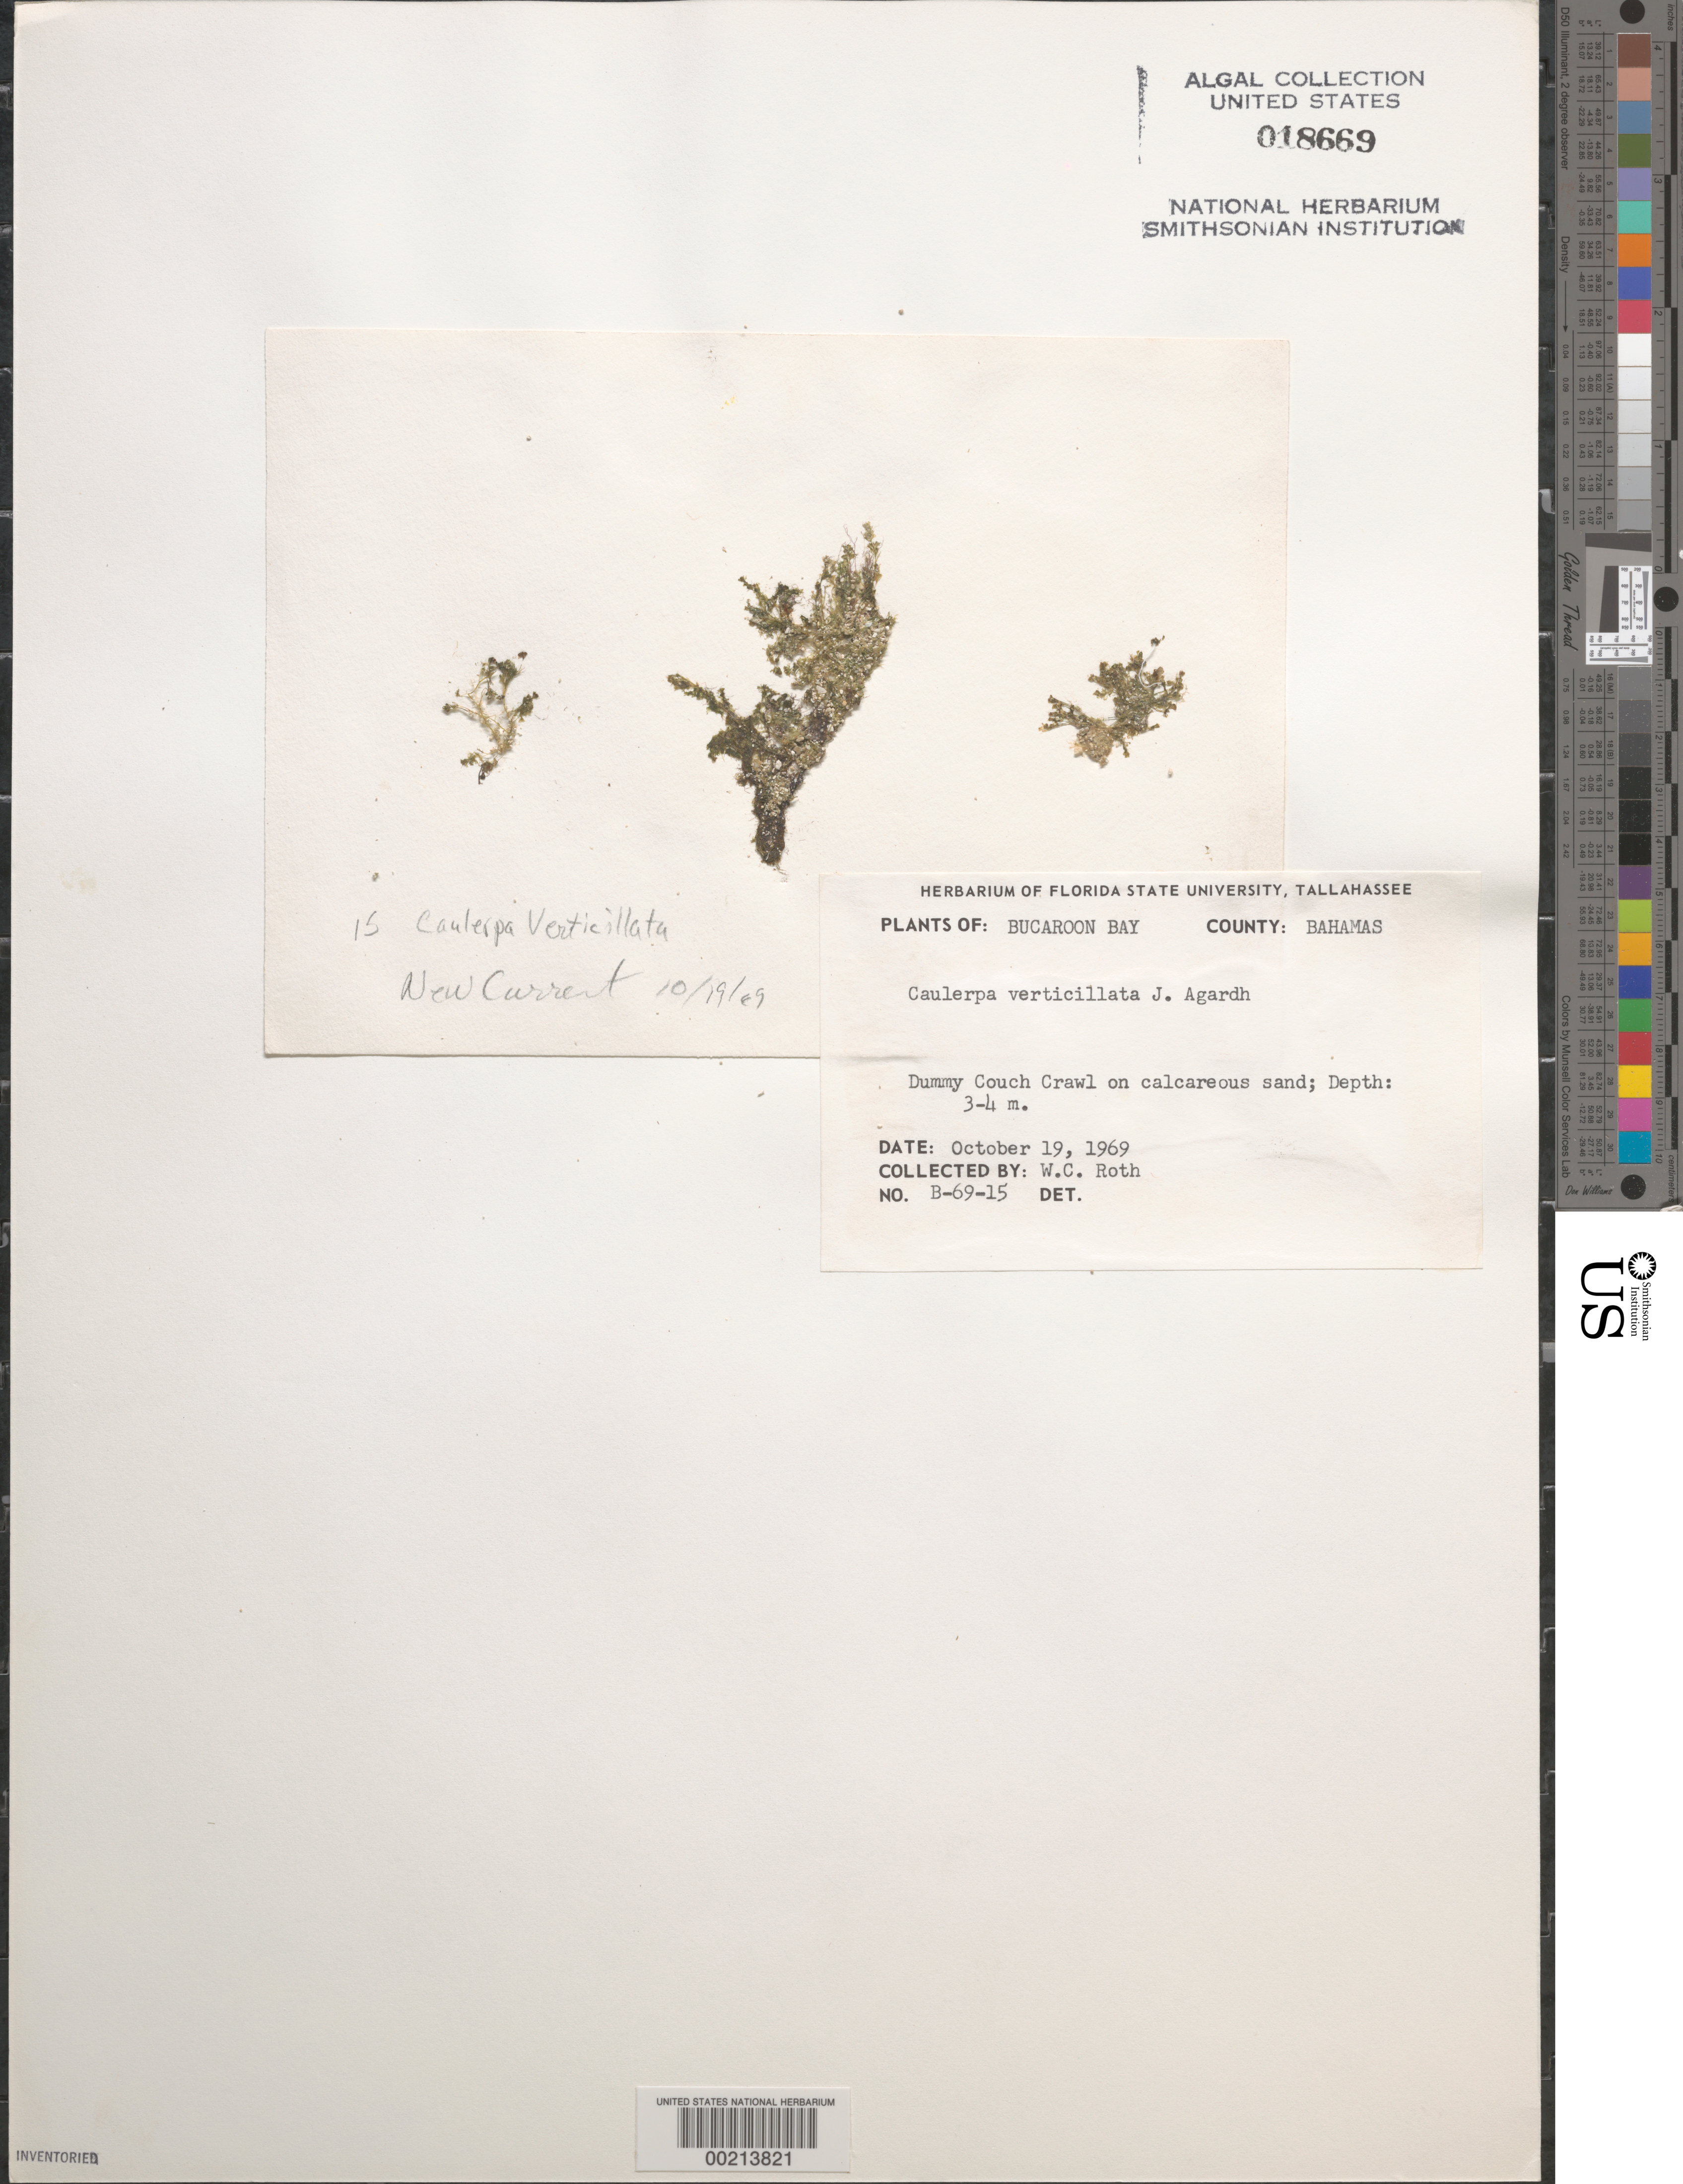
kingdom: Plantae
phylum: Chlorophyta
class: Ulvophyceae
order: Bryopsidales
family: Caulerpaceae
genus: Caulerpa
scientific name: Caulerpa verticillata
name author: J. Agardh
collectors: W. C. Roth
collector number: B-69-15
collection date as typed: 19 Oct 1969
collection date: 1969-10-19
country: Bahamas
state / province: Abaco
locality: Dummy Couch Crawl, Buckaroon Bay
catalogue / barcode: US 18669